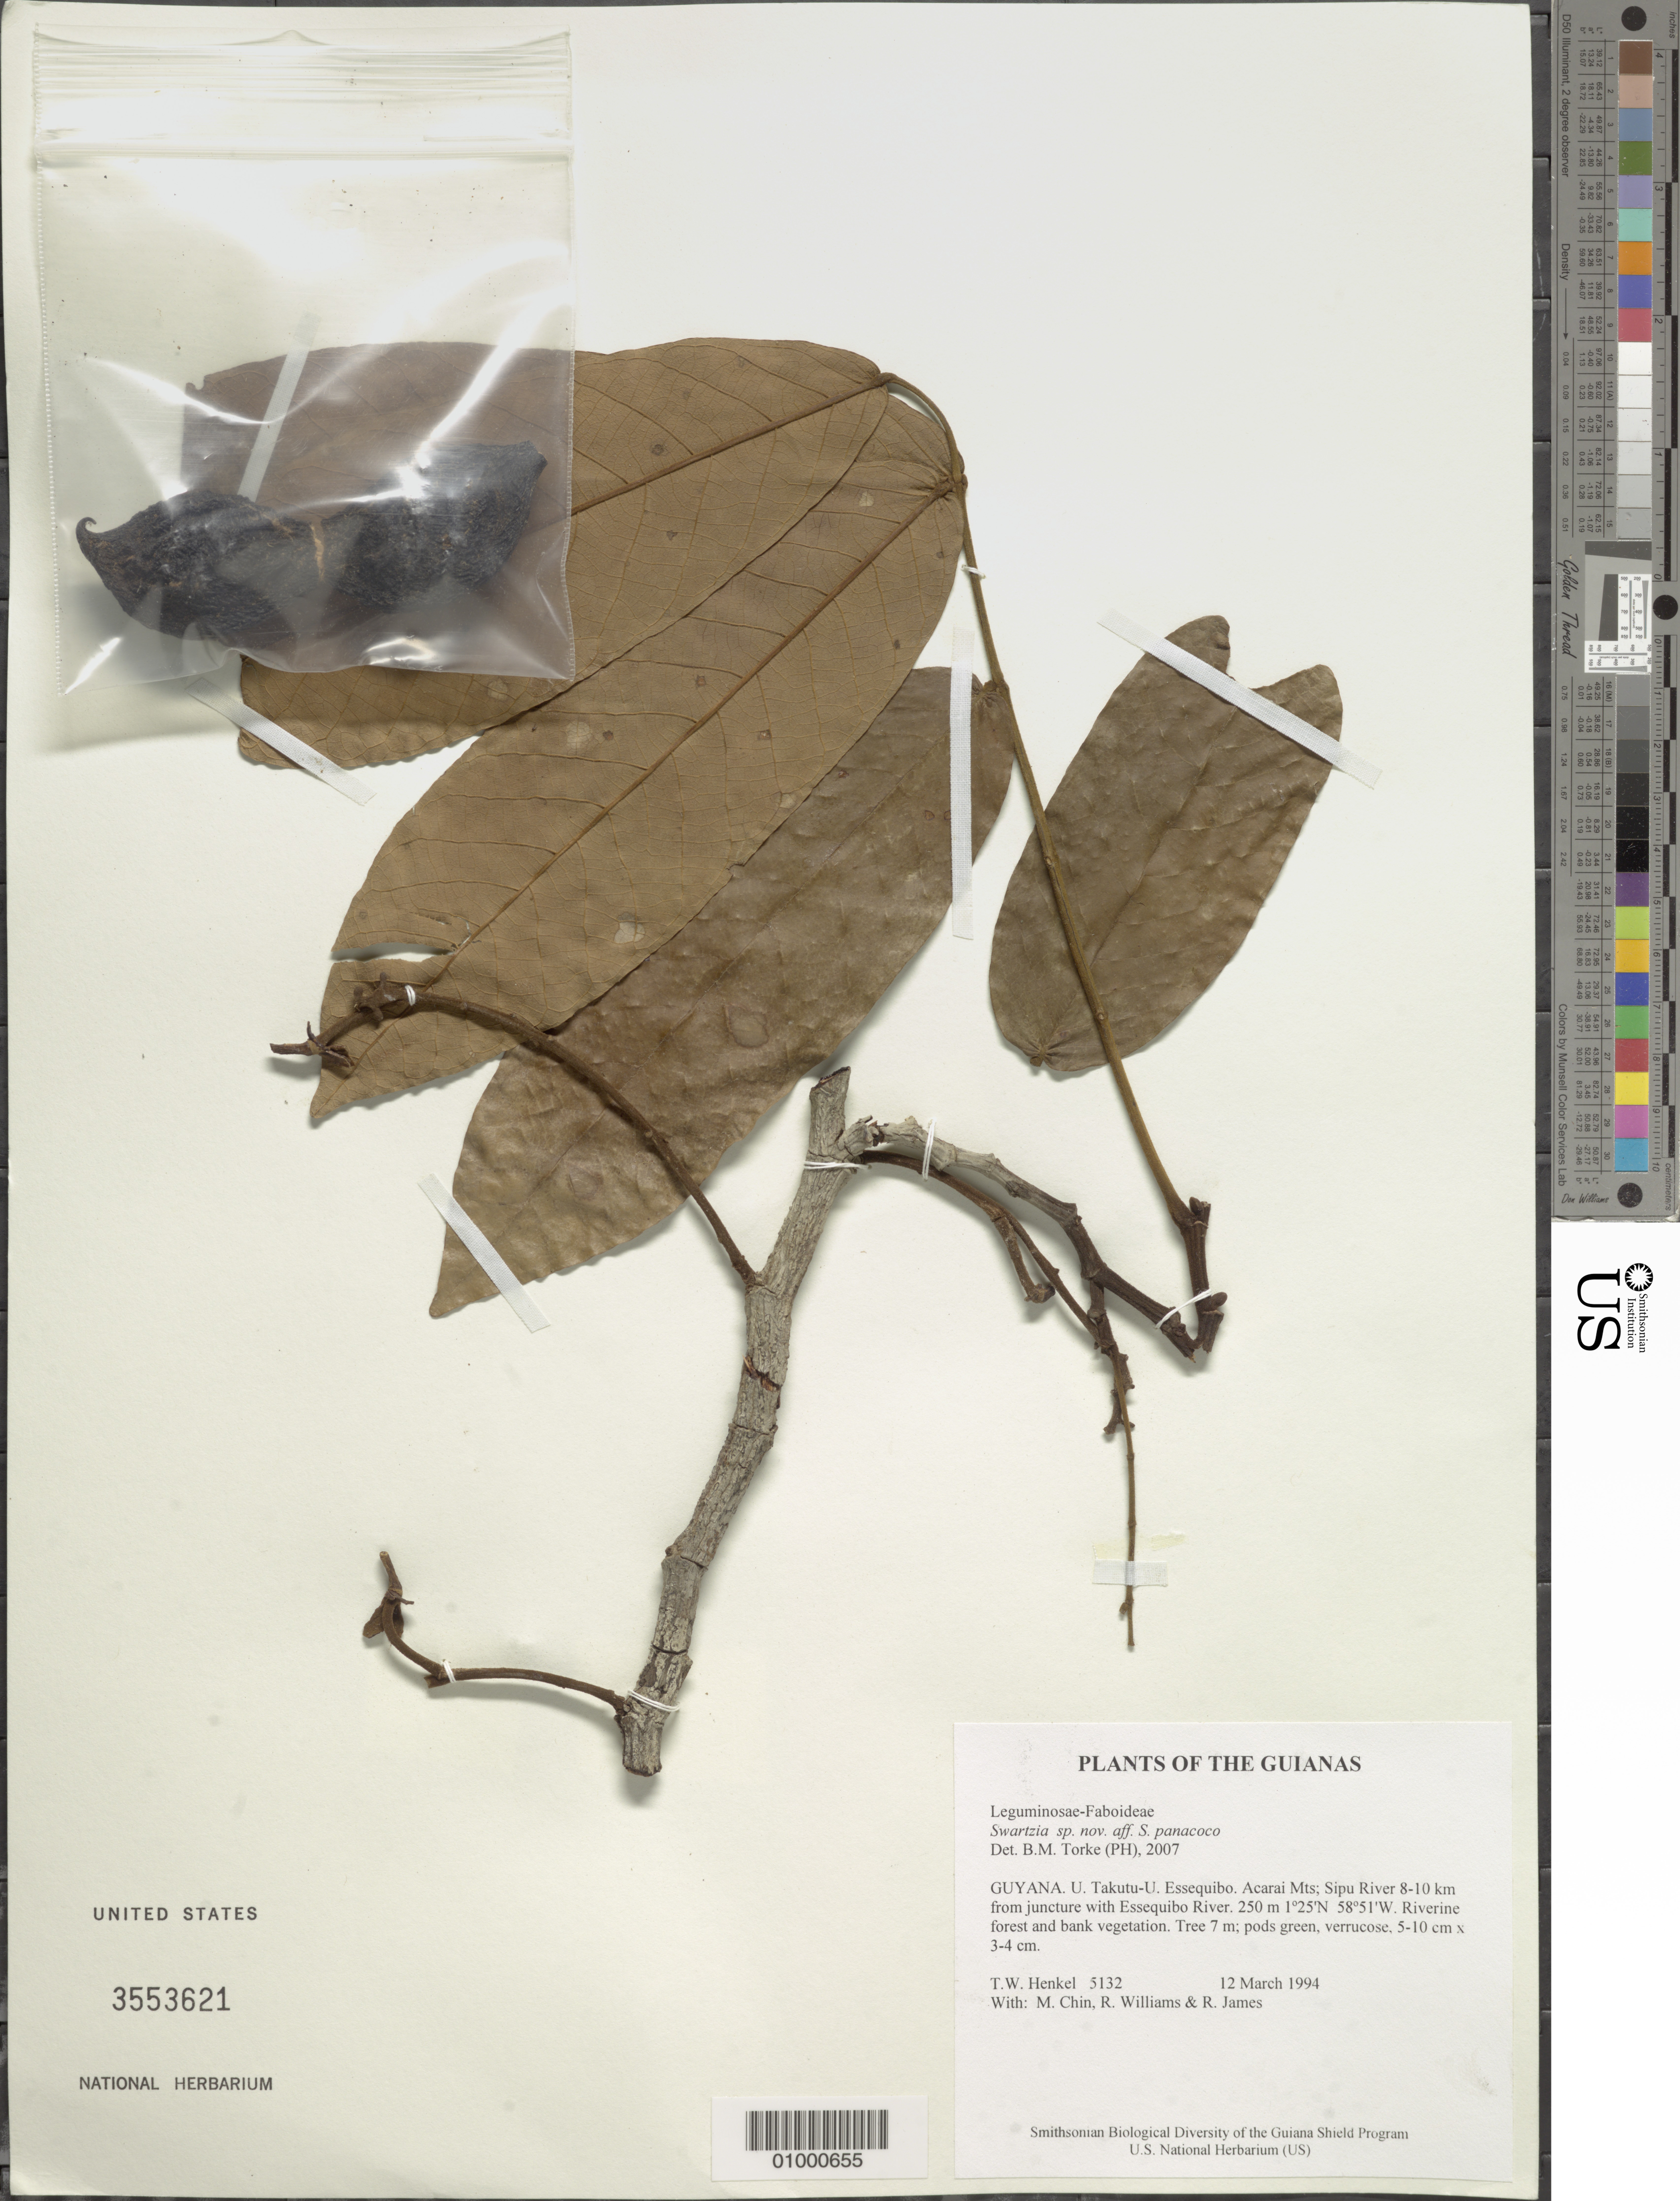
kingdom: Plantae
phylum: Tracheophyta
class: Magnoliopsida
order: Fabales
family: Fabaceae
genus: Swartzia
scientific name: Swartzia sp. nov. aff. panacoco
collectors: T. Henkel, M. Chin, R. Williams & R. James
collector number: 5132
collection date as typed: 12 March 1994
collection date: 1994-03-12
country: Guyana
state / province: U. Takutu-U. Essequibo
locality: Acarai Mts; Sipu River 8-10 km from juncture with Essequibo River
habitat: Riverine forest and bank vegetation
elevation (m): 250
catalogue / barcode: US 3553621